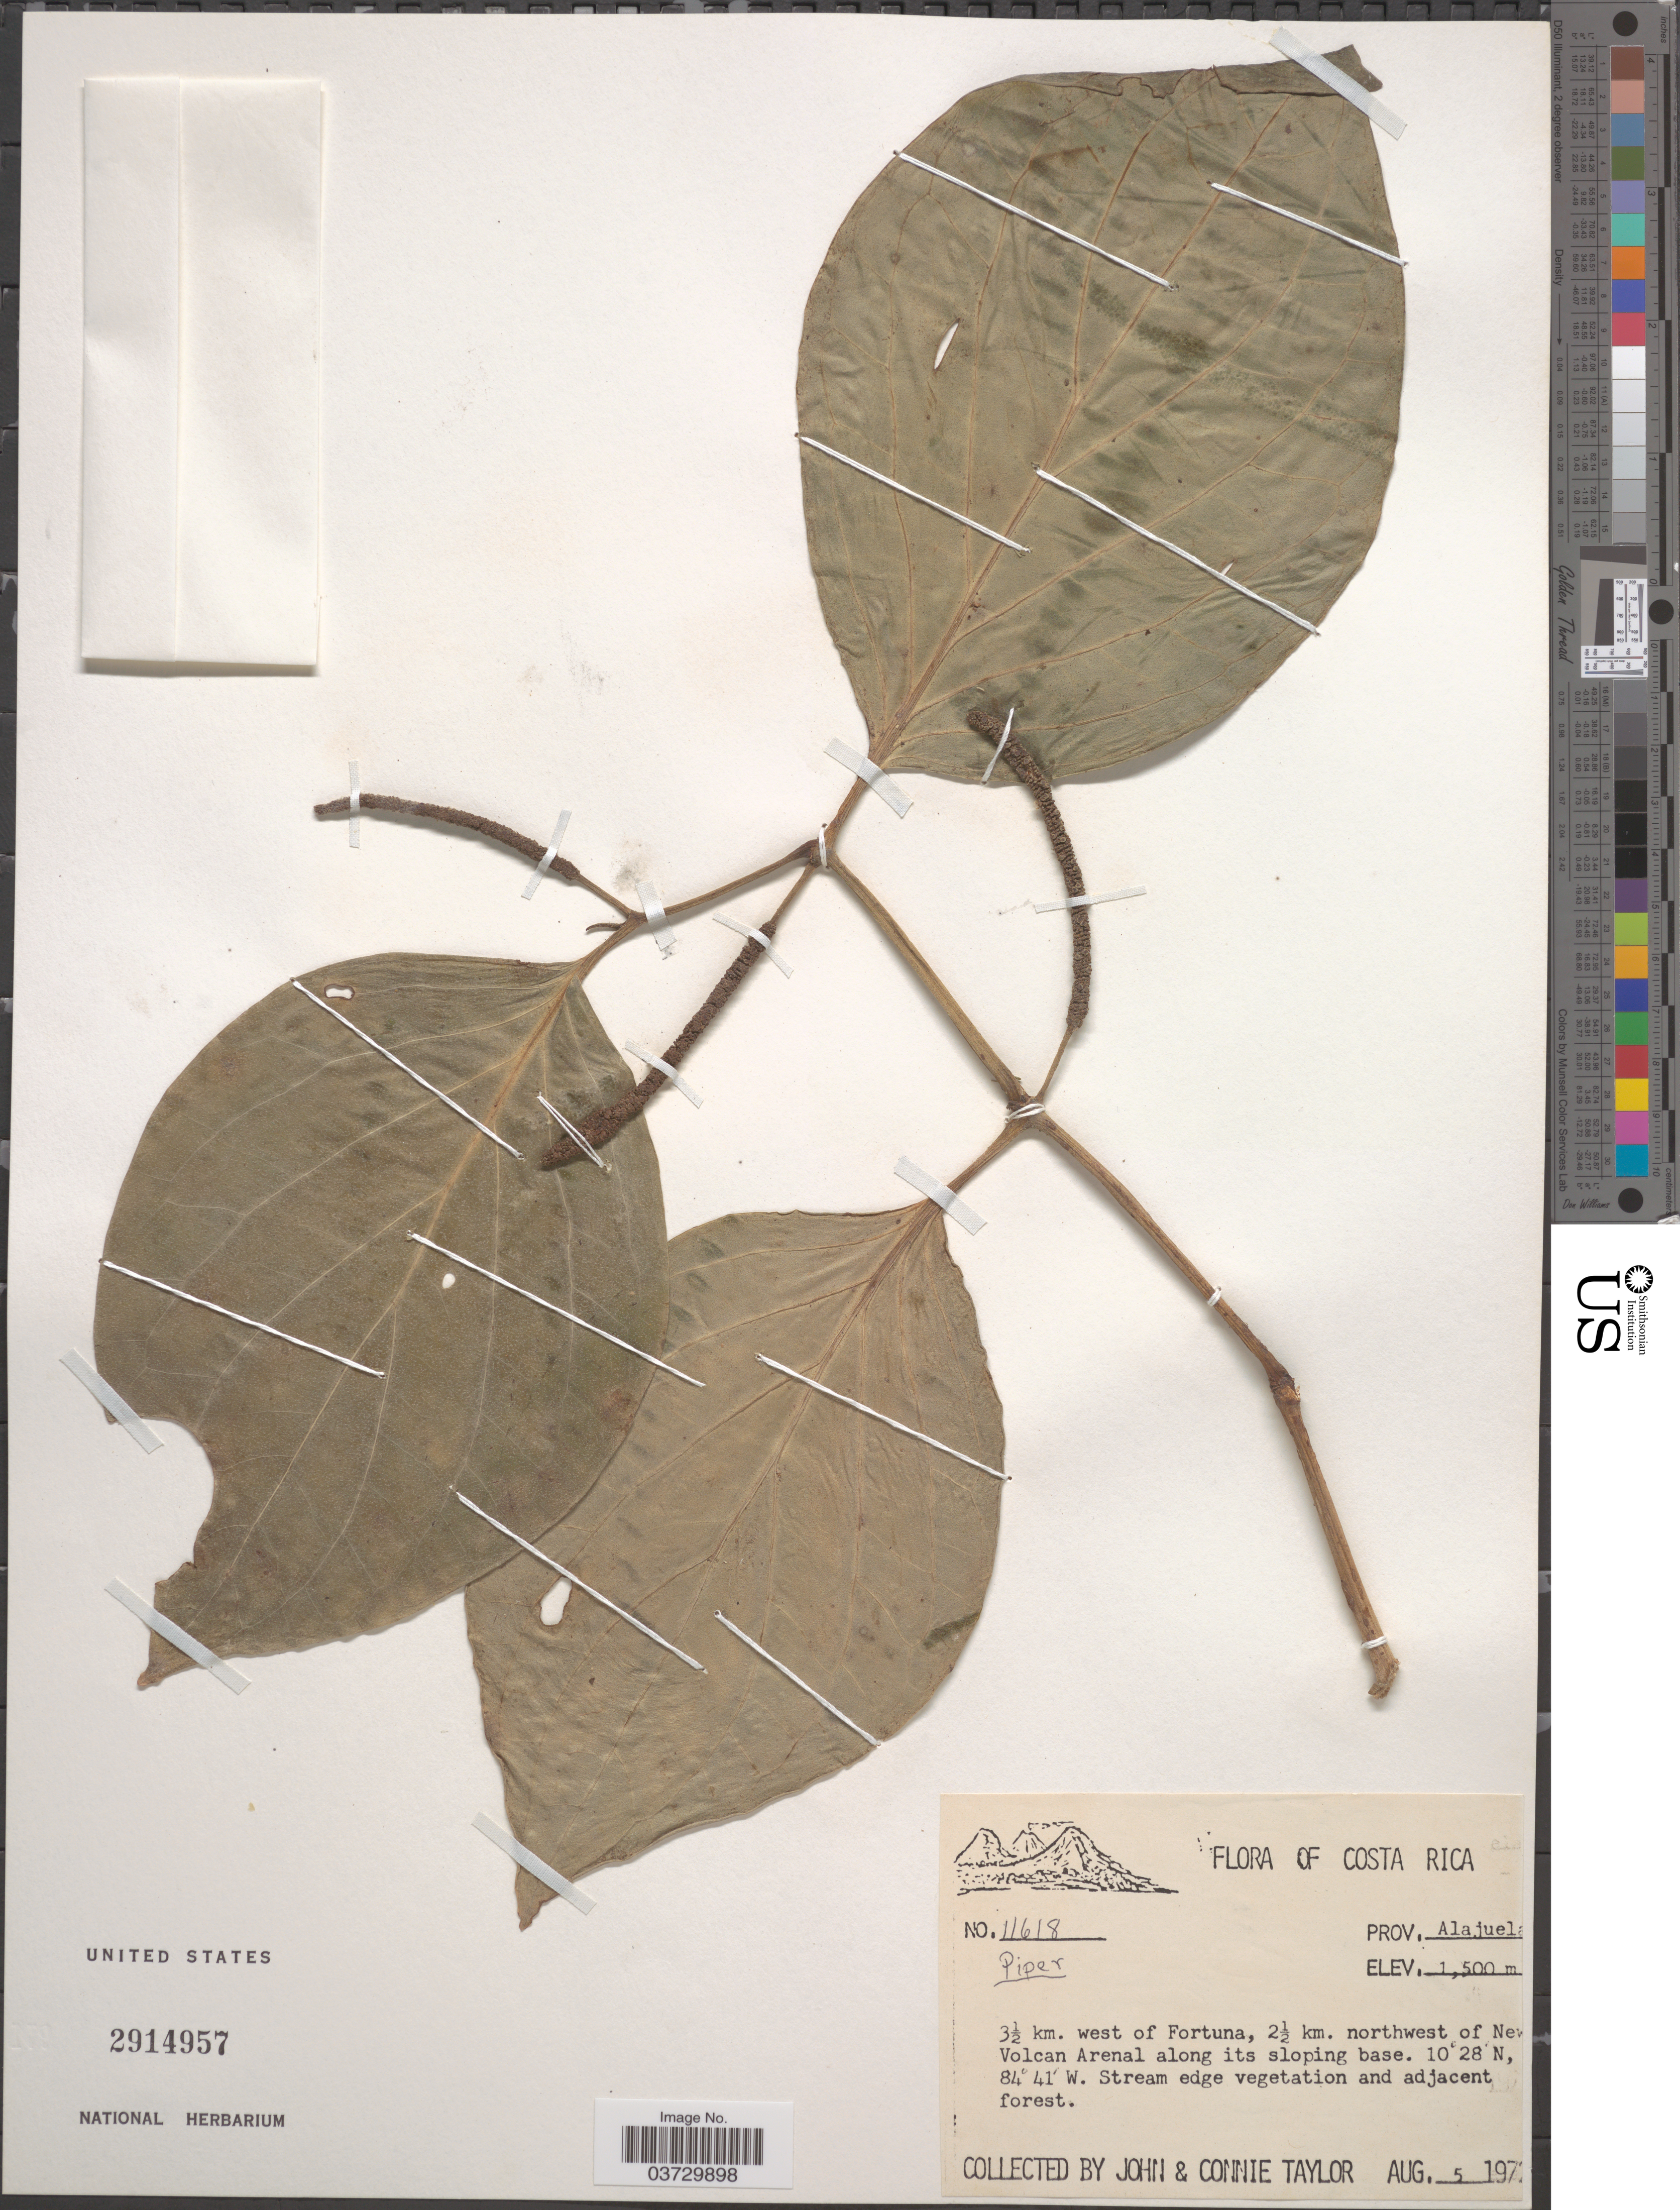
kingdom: Plantae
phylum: Tracheophyta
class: Magnoliopsida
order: Piperales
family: Piperaceae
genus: Piper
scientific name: Piper sp.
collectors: J. Taylor & C. Taylor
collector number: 11618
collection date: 1972-08-05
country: Costa Rica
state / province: Alajuela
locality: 3½ km. west of Fortuna, 2½ km. northwest of New Volcan Arenal along its sloping base.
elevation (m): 1500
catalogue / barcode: US 2914957